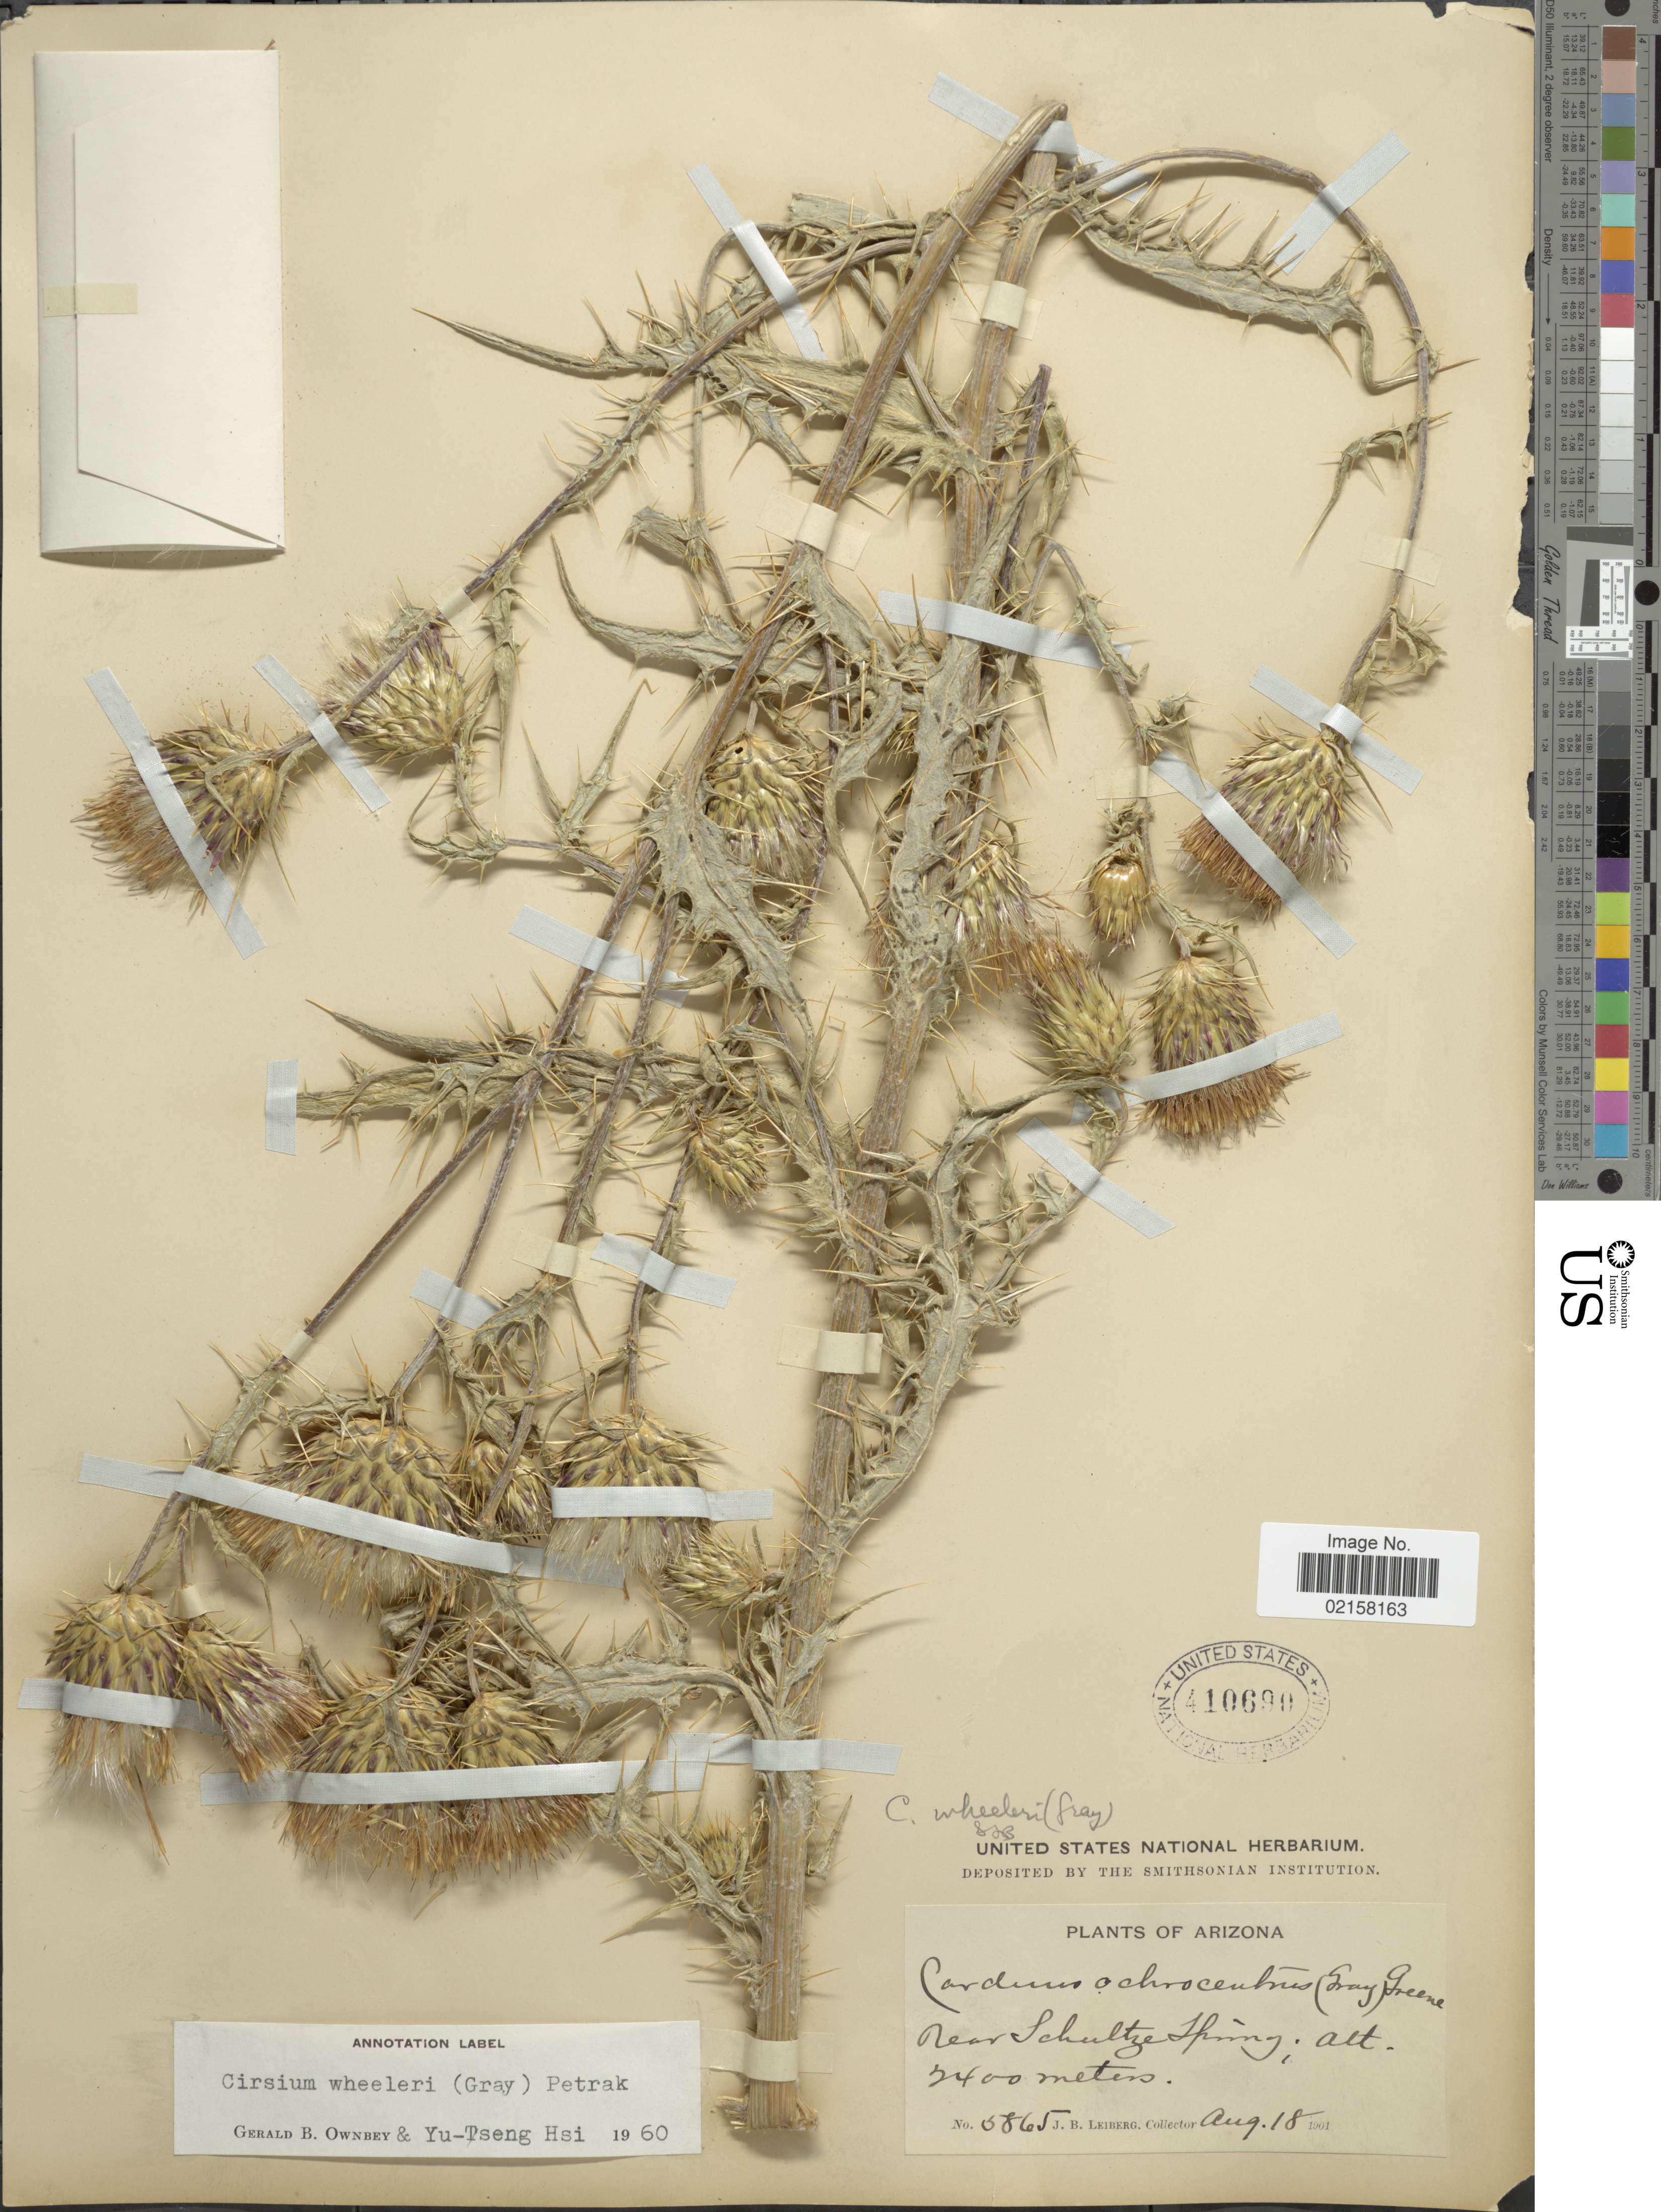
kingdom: Plantae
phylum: Tracheophyta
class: Magnoliopsida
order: Asterales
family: Asteraceae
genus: Cirsium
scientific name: Cirsium wheeleri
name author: (A. Gray) Petr.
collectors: J. B. Leiberg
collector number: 5865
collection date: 1901-08-18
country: United States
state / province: Arizona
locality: NearSchultze Spring.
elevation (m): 2400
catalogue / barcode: US 410690